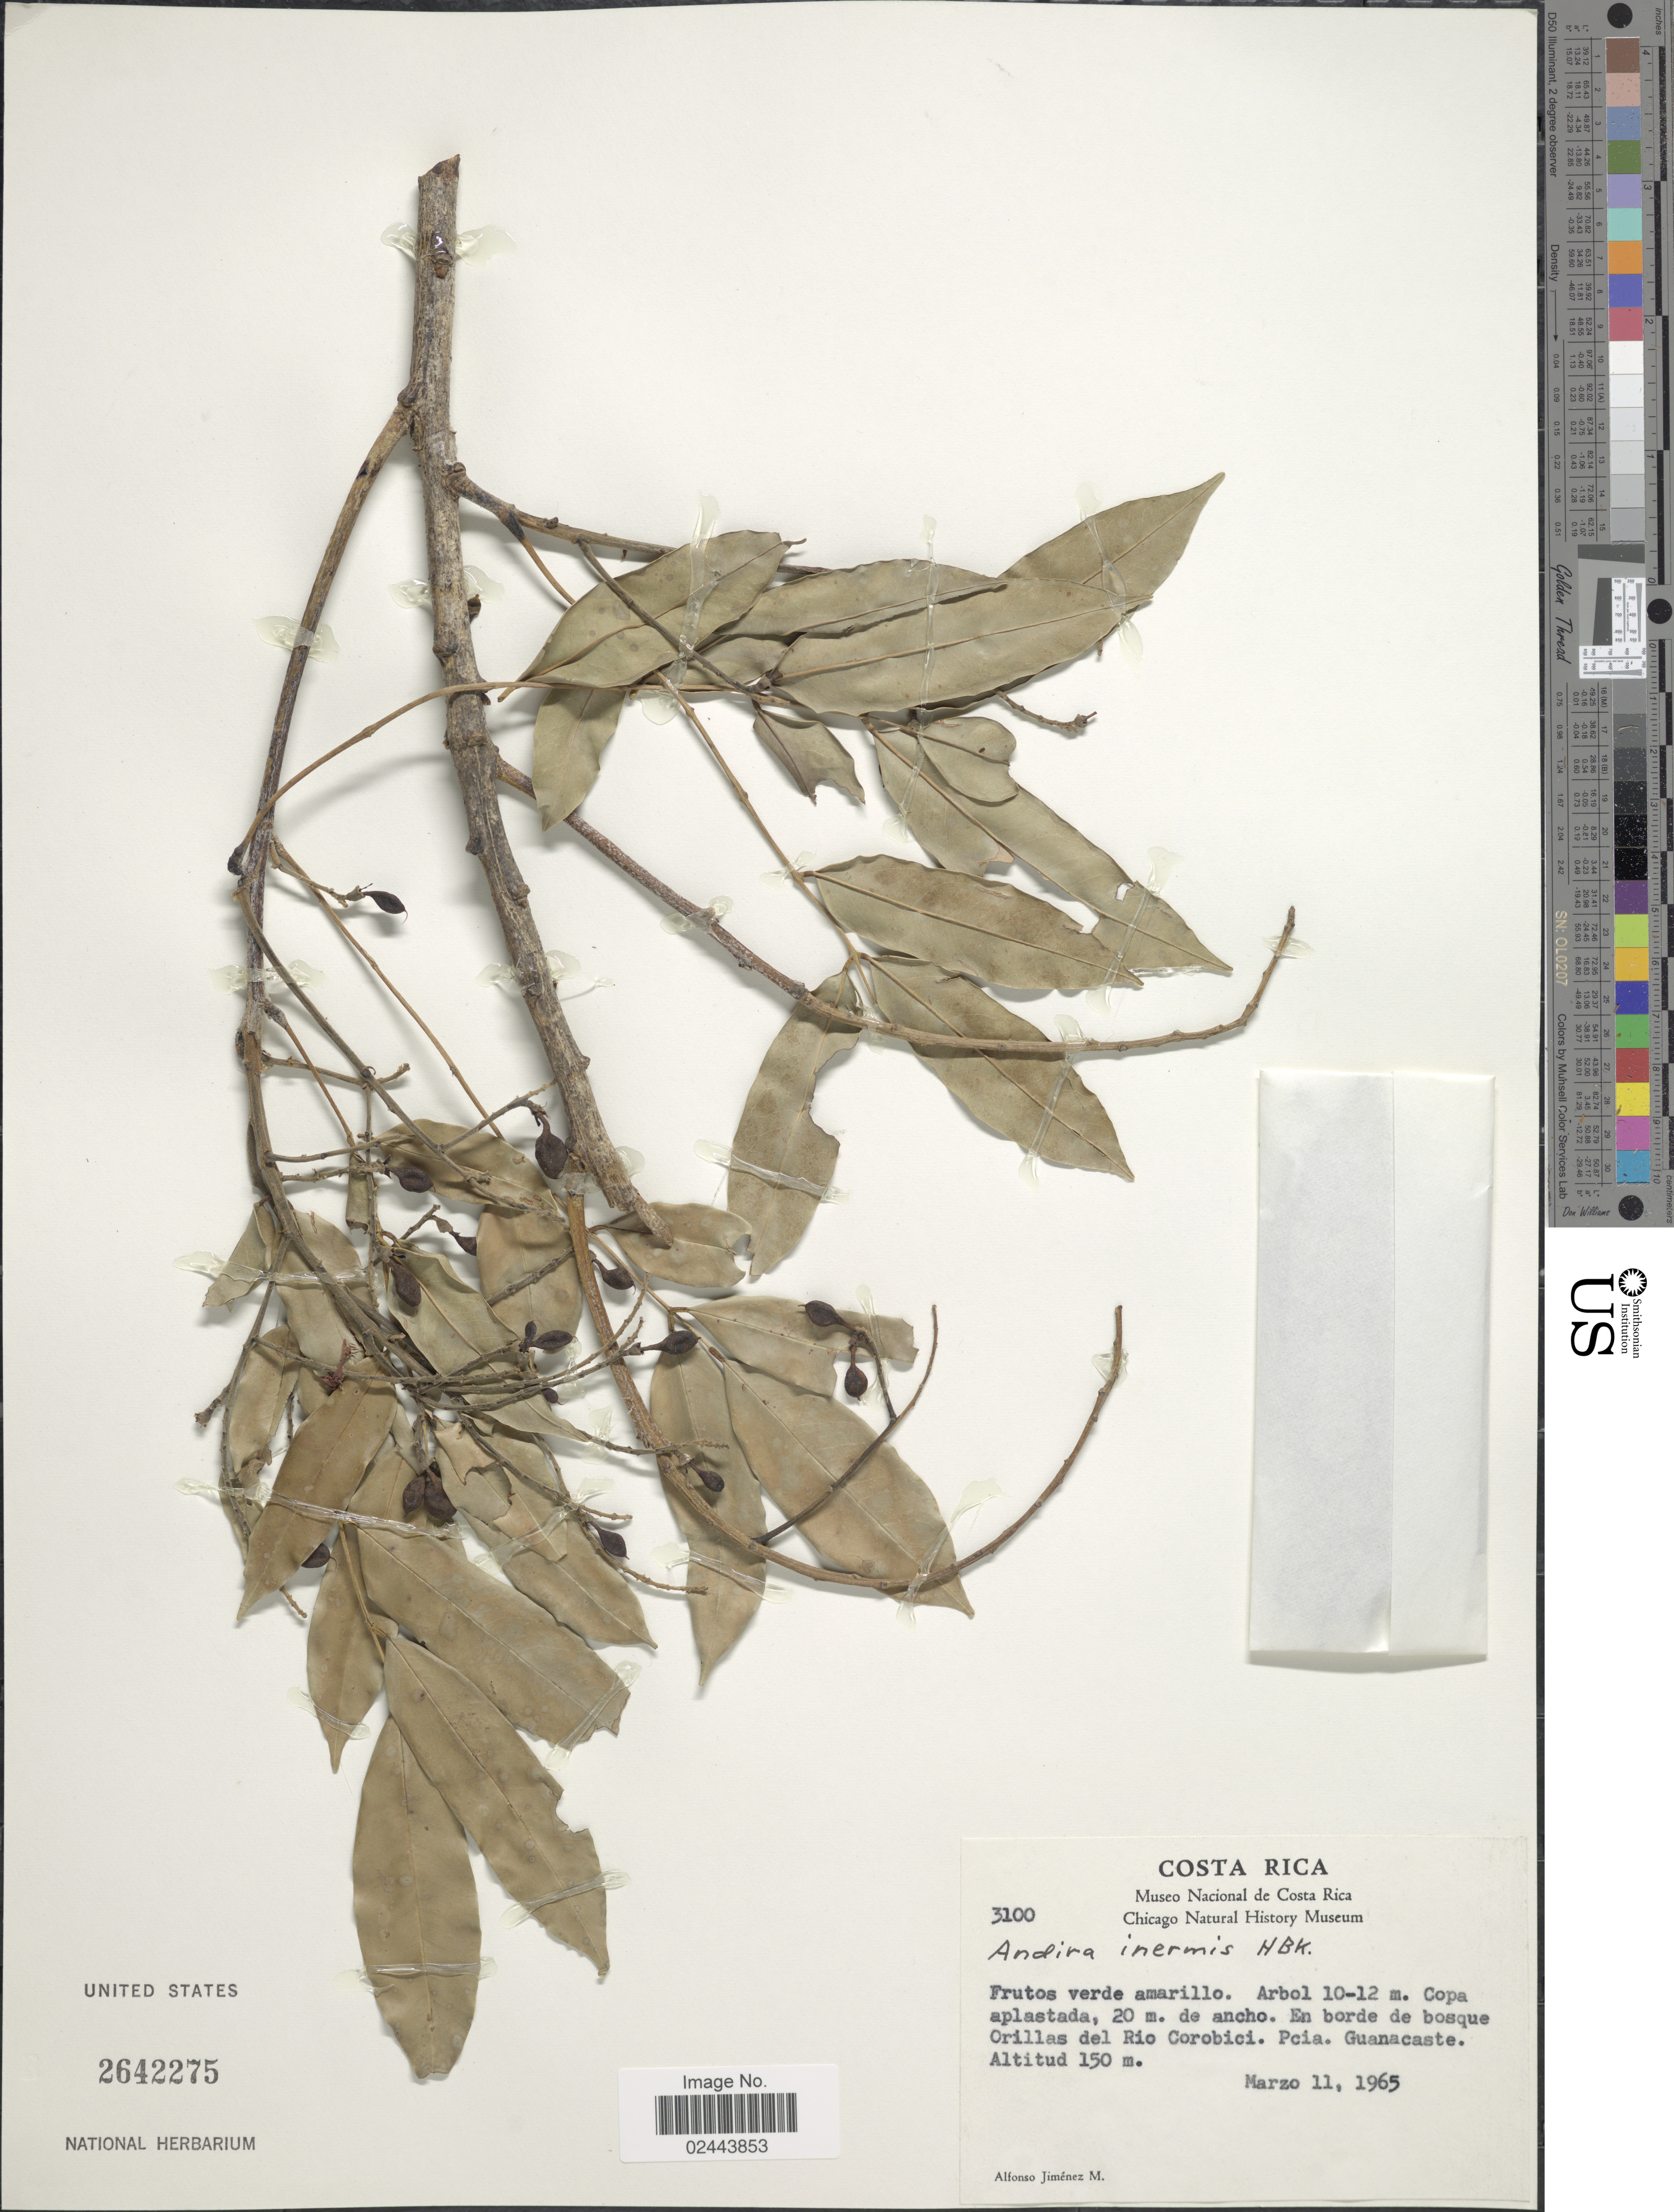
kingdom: Plantae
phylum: Tracheophyta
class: Magnoliopsida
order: Fabales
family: Fabaceae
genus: Andira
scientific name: Andira inermis subsp. inermis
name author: (W. Wright) Kunth ex DC.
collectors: A. Jimenez M.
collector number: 3100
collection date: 1965-03-11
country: Costa Rica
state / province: Guanacaste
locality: En borde de bosque Orillas del Rio Corobici.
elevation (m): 150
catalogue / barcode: US 2642275